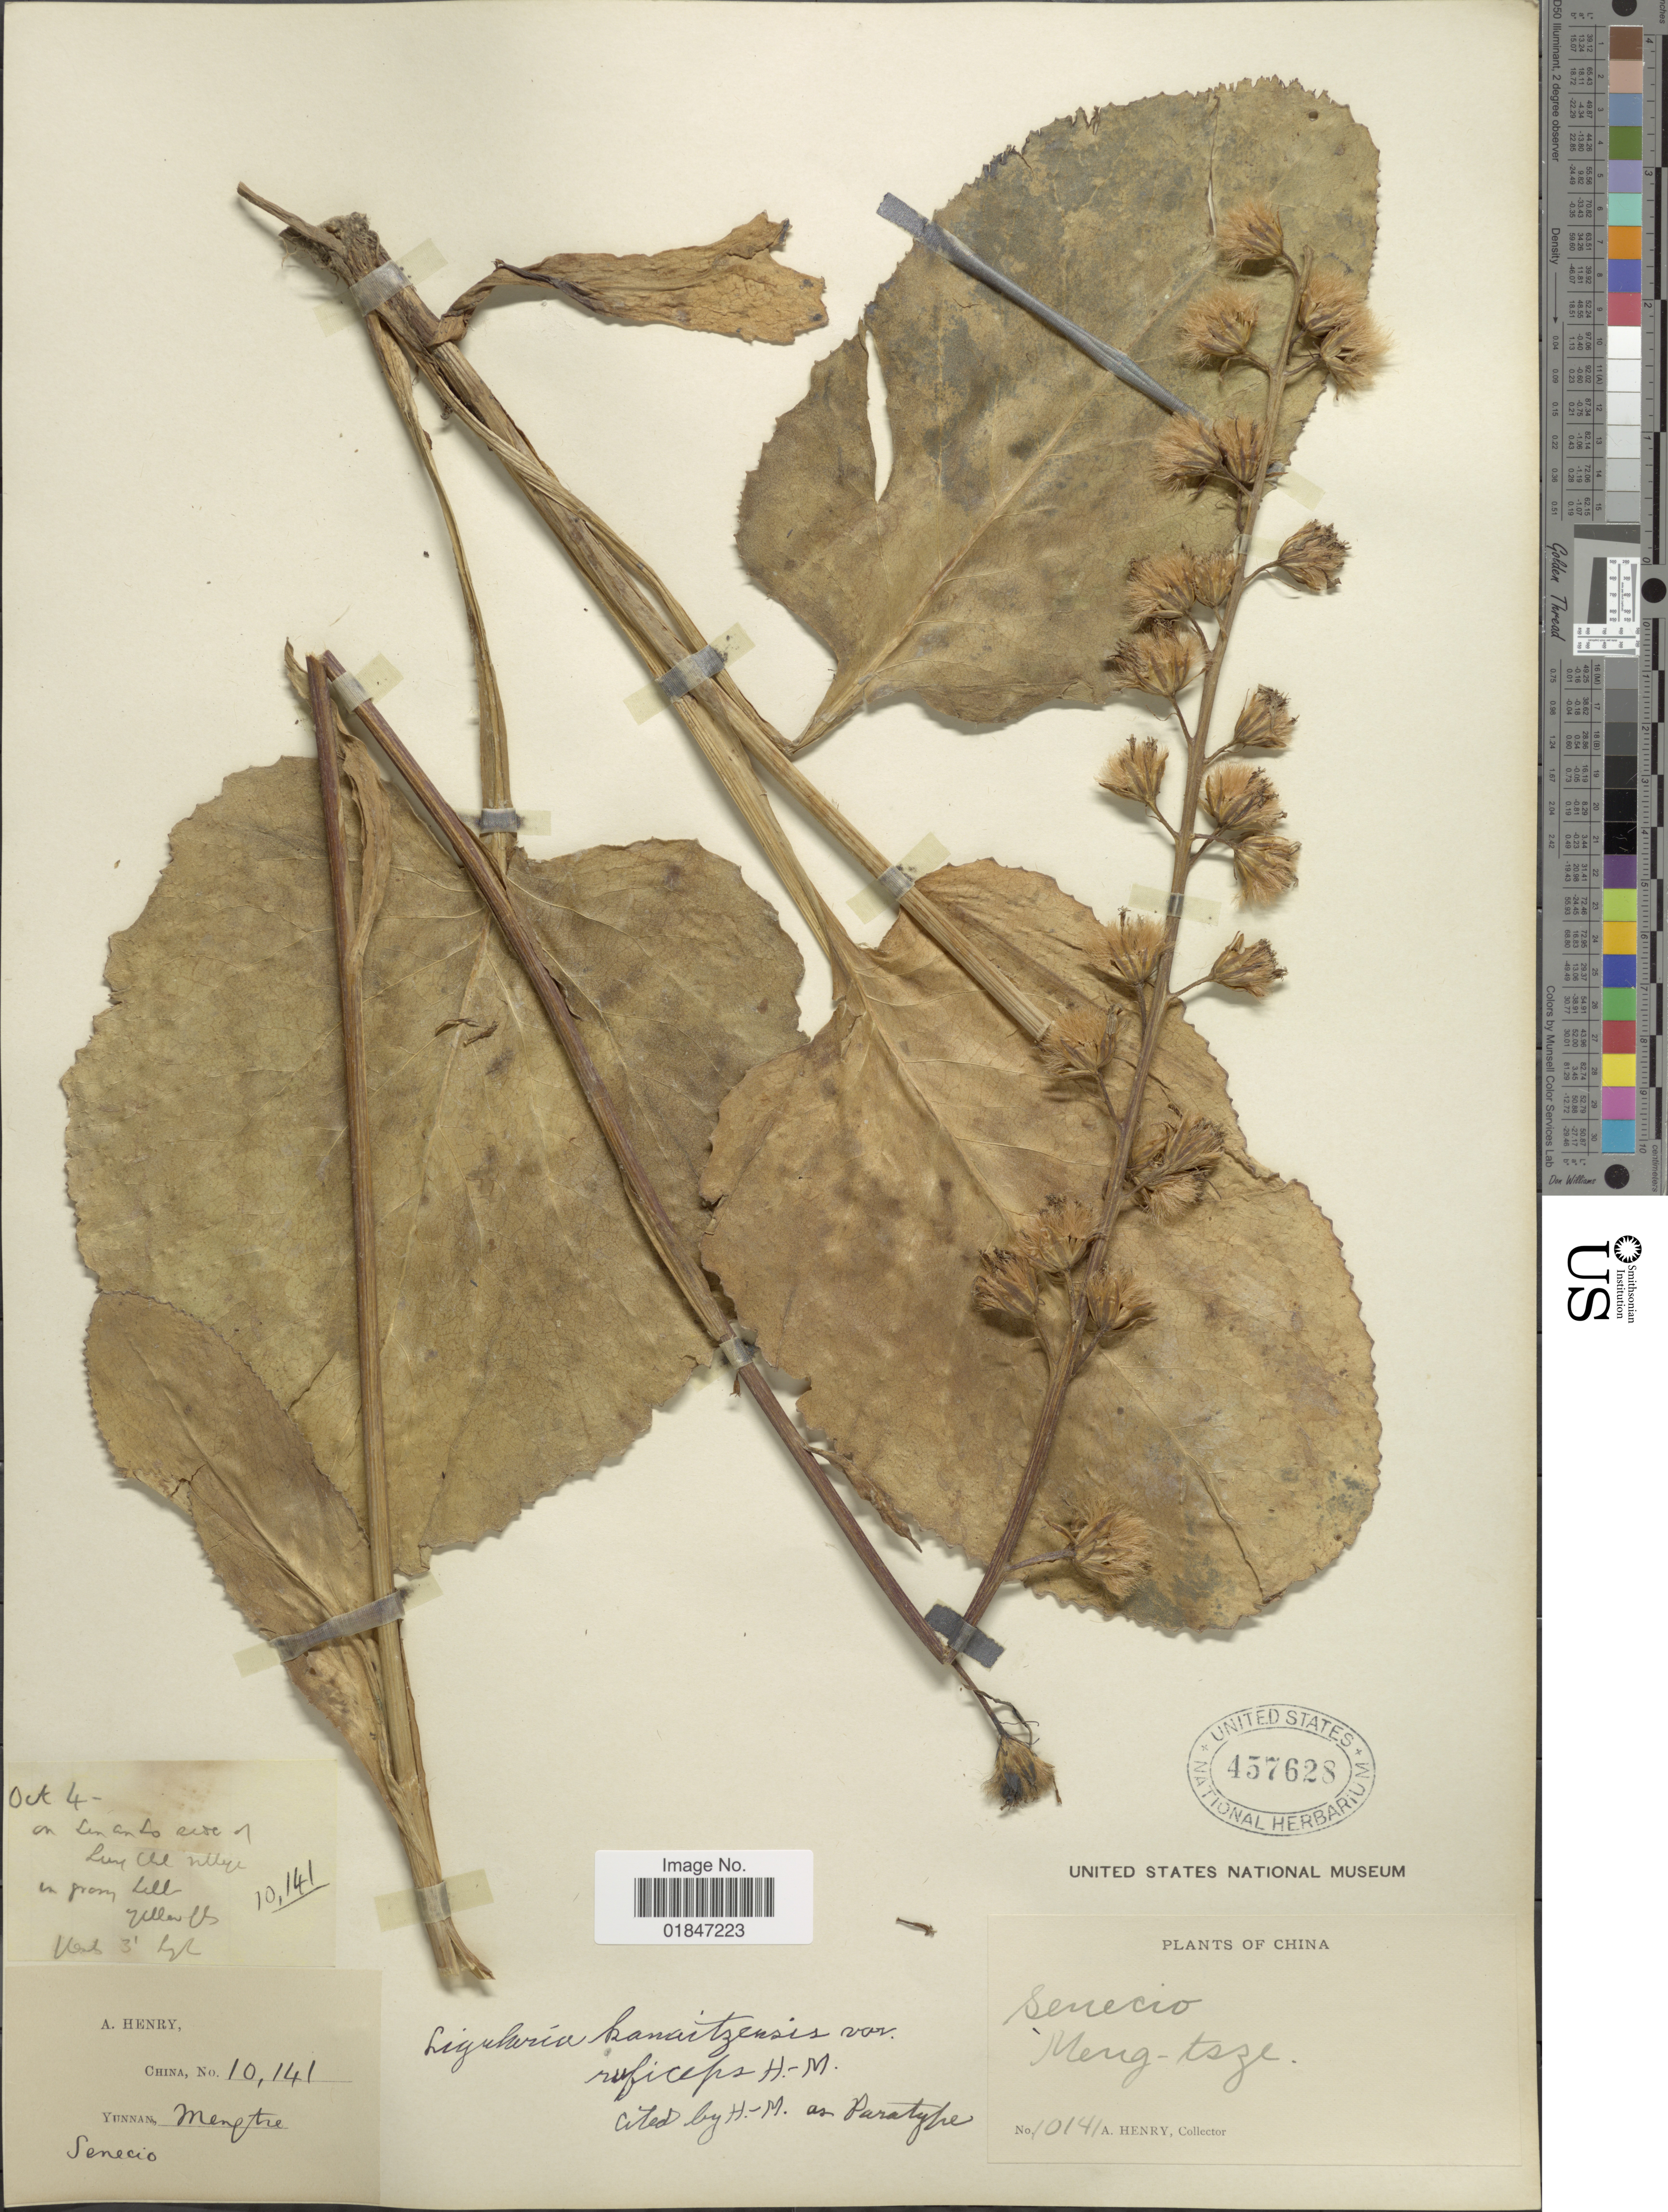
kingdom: Plantae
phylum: Tracheophyta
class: Magnoliopsida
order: Asterales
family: Asteraceae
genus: Ligularia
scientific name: Ligularia kanaitzensis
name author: (Franch.) Hand.-Mazz.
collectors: A. Henry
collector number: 10141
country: China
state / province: Yunnan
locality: Yunnan. Meng-tsze.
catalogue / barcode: US 457628